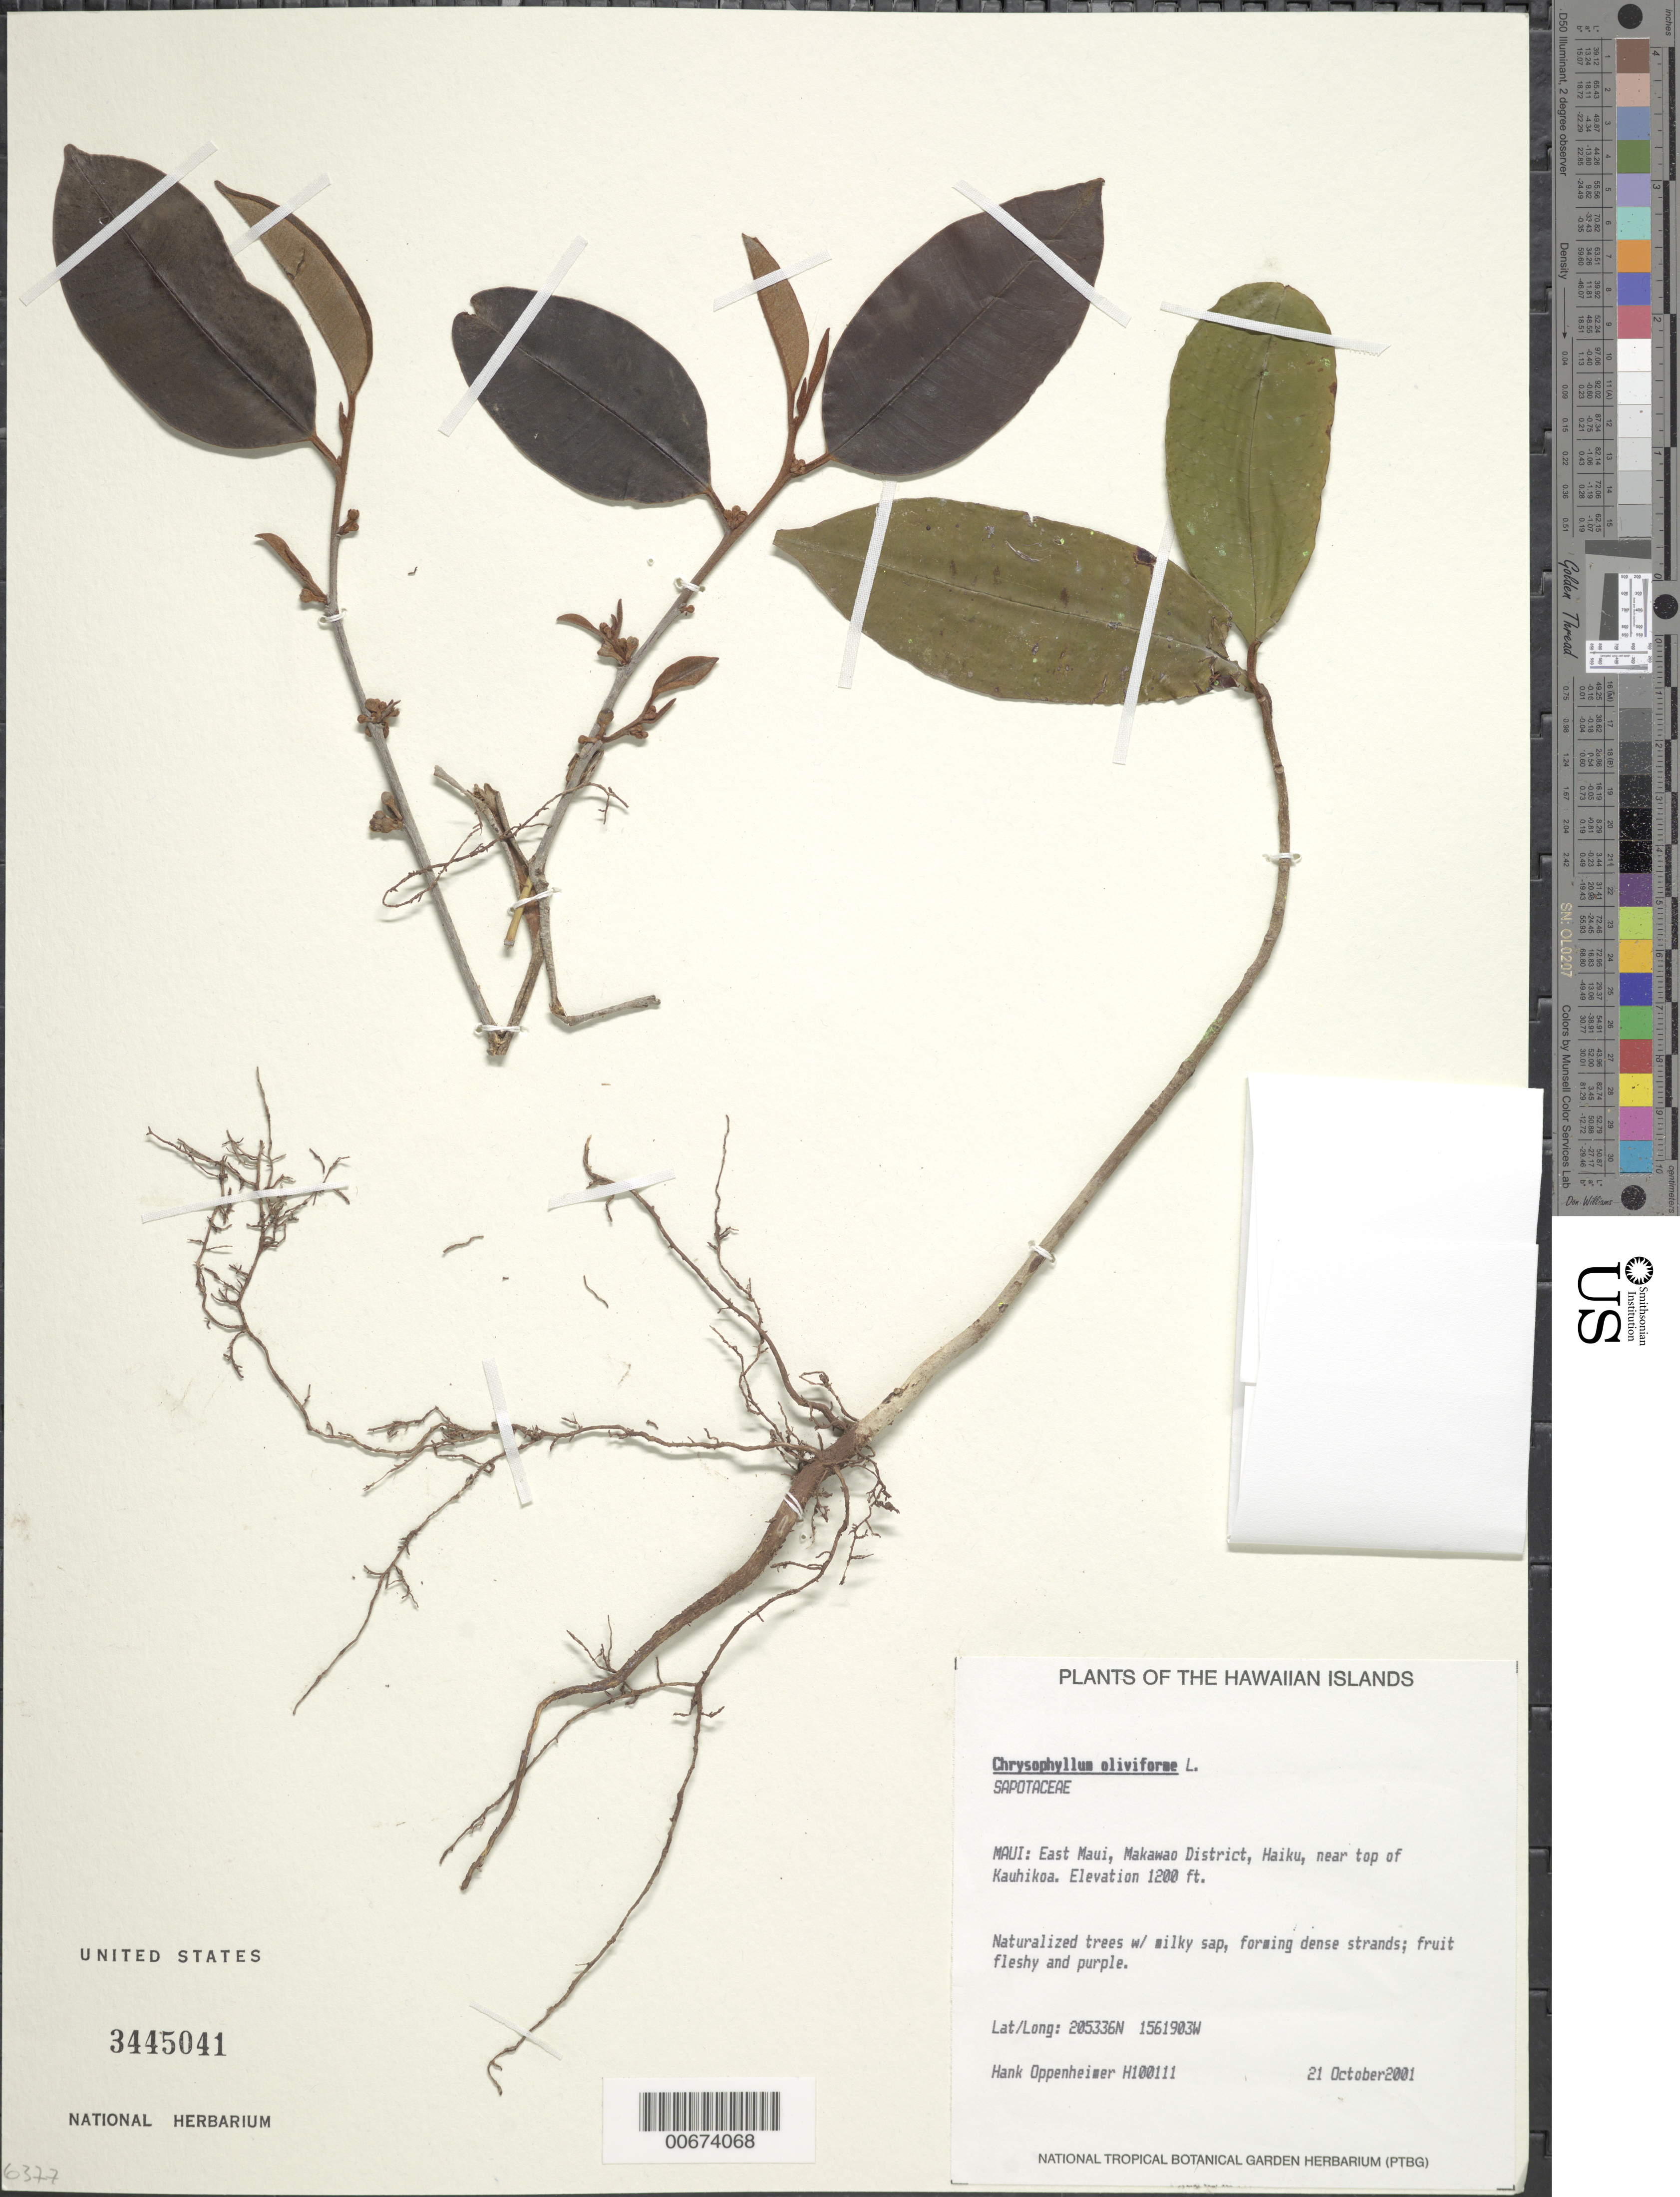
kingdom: Plantae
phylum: Tracheophyta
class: Magnoliopsida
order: Ericales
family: Sapotaceae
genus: Chrysophyllum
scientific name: Chrysophyllum oliviforme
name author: L.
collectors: H. L. Oppenheimer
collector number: H100111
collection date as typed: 21 Oct 2001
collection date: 2001-10-21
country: United States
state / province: Hawaii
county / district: Maui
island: Maui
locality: E Maui, Makawao District, Haiku, near top of Kauhikoa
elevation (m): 366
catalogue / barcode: US 3445041